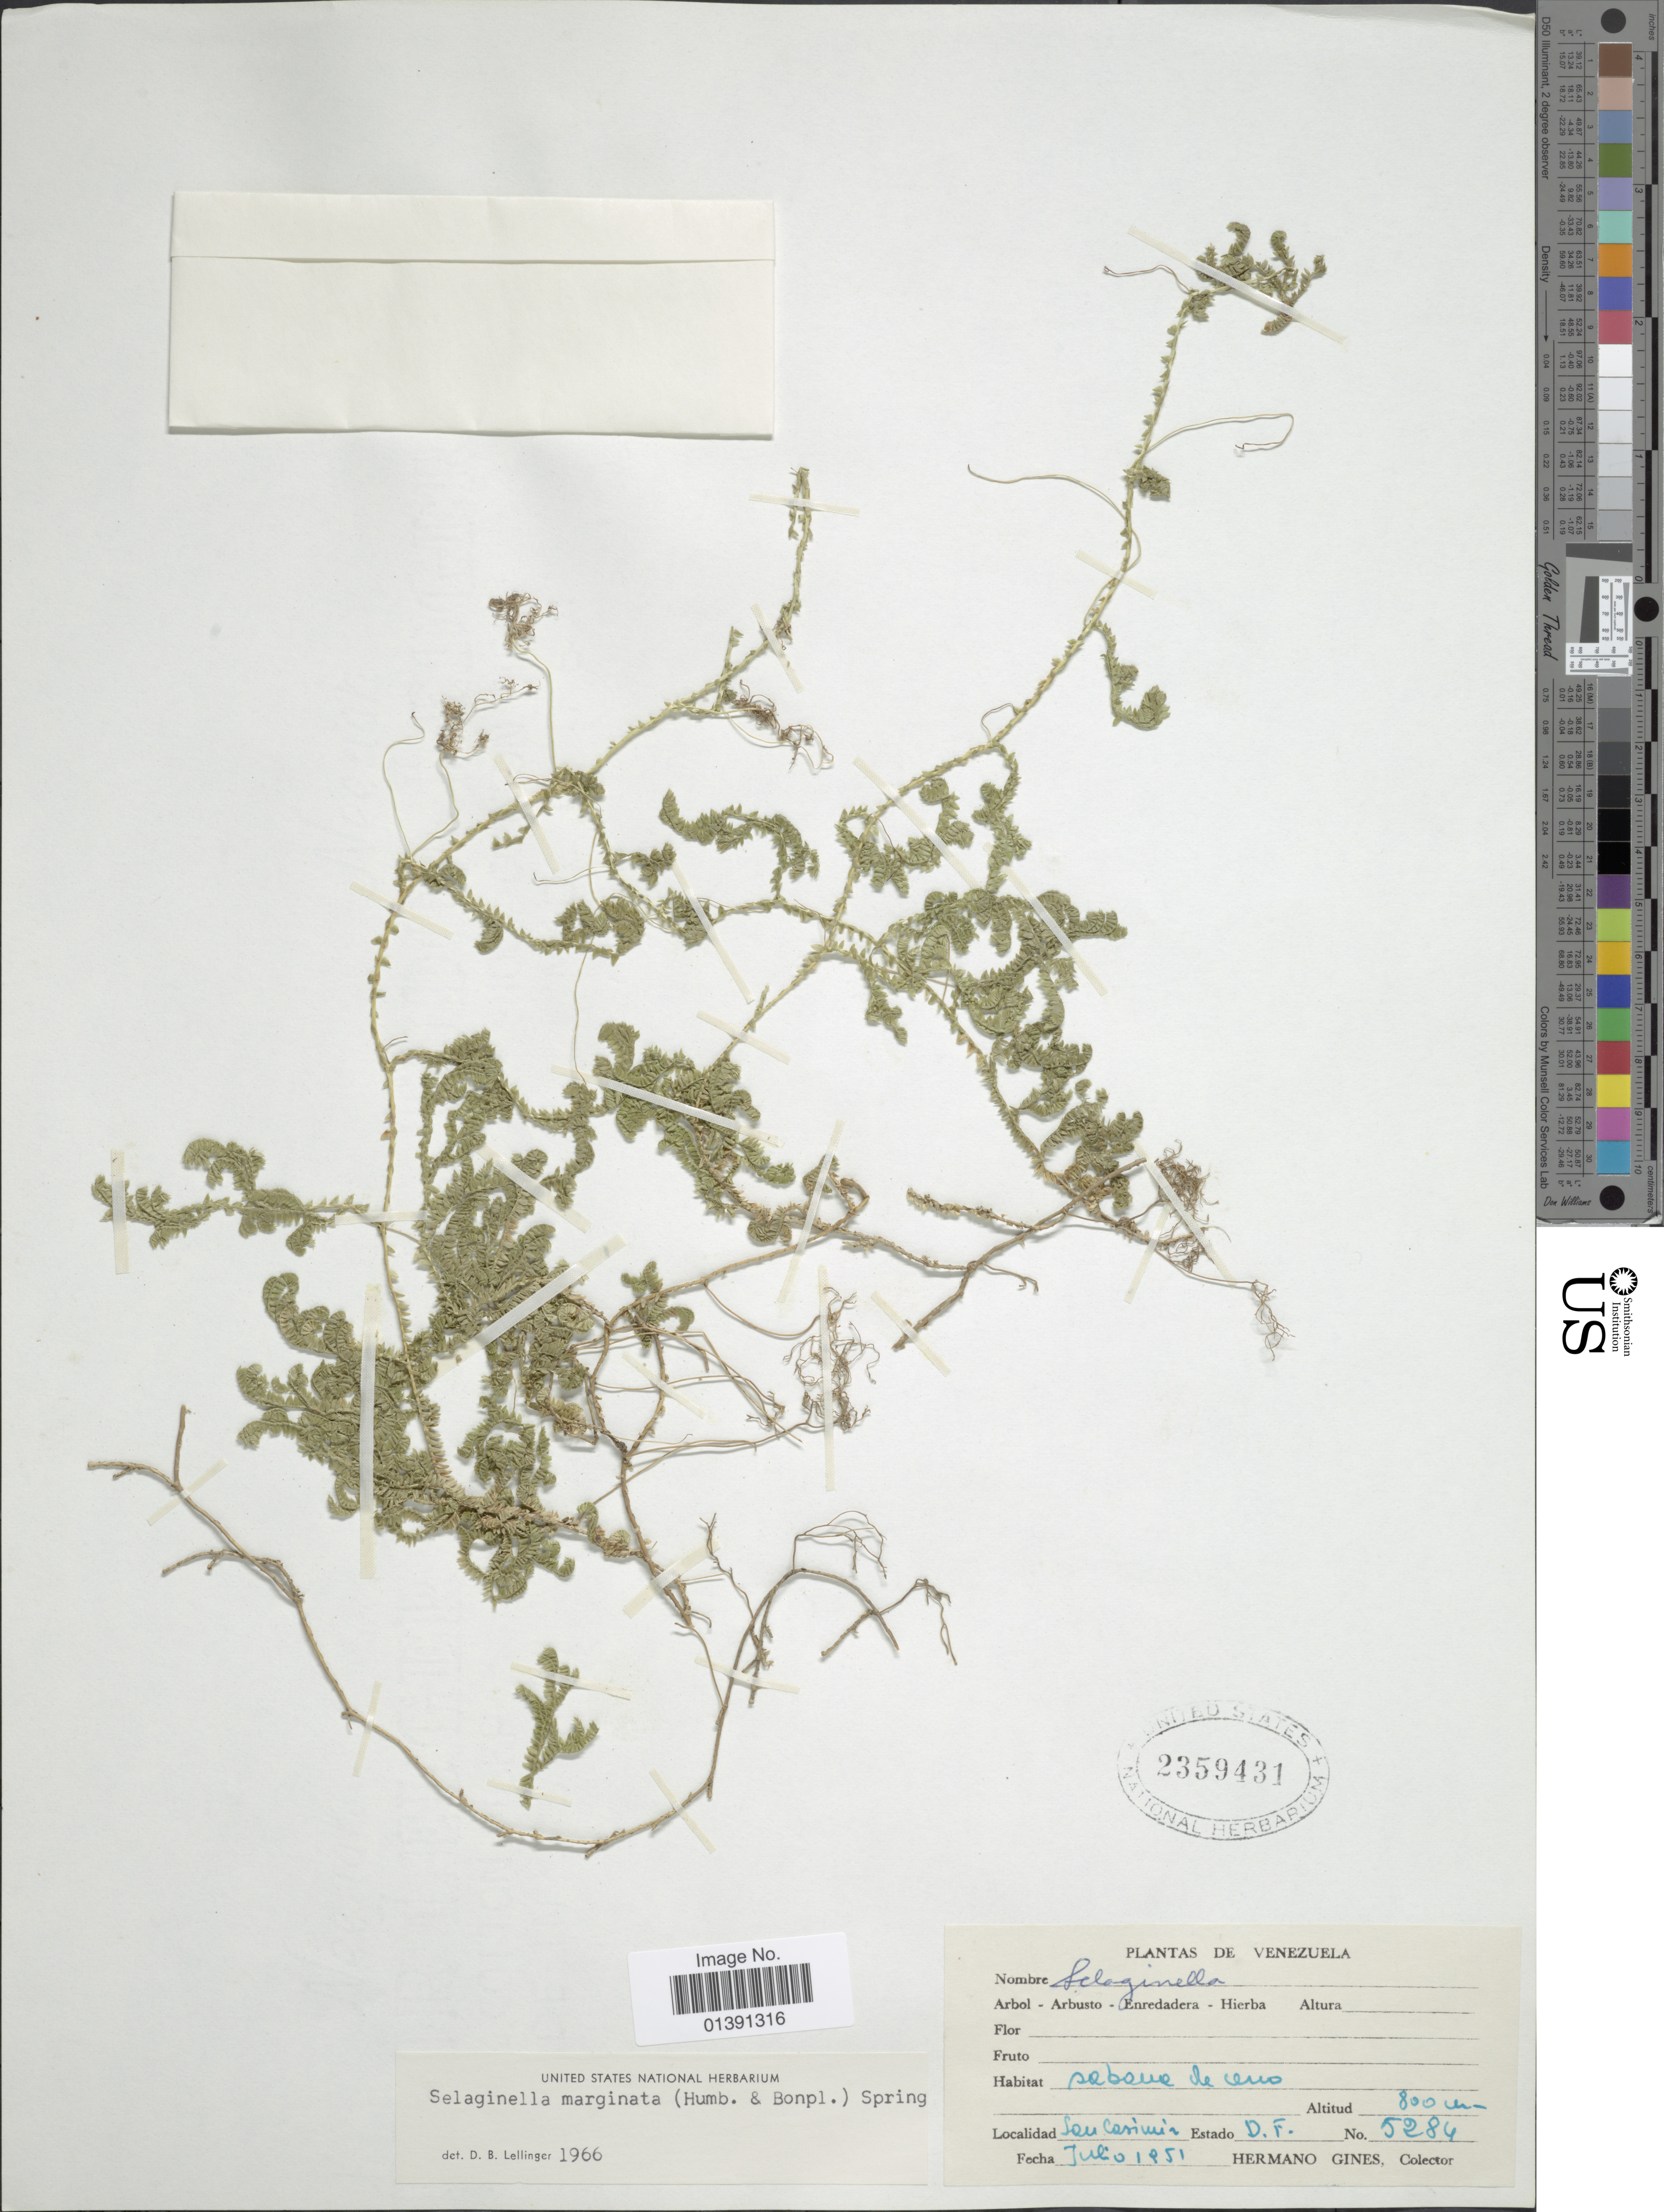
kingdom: Plantae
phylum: Tracheophyta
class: Lycopodiopsida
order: Selaginellales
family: Selaginellaceae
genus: Selaginella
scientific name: Selaginella marginata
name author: (Humb. & Bonpl.) Spring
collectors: Bro. Gines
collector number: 5284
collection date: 1951-07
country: Venezuela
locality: San Casimir, Estado D.F.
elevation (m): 800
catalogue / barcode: US 2359431